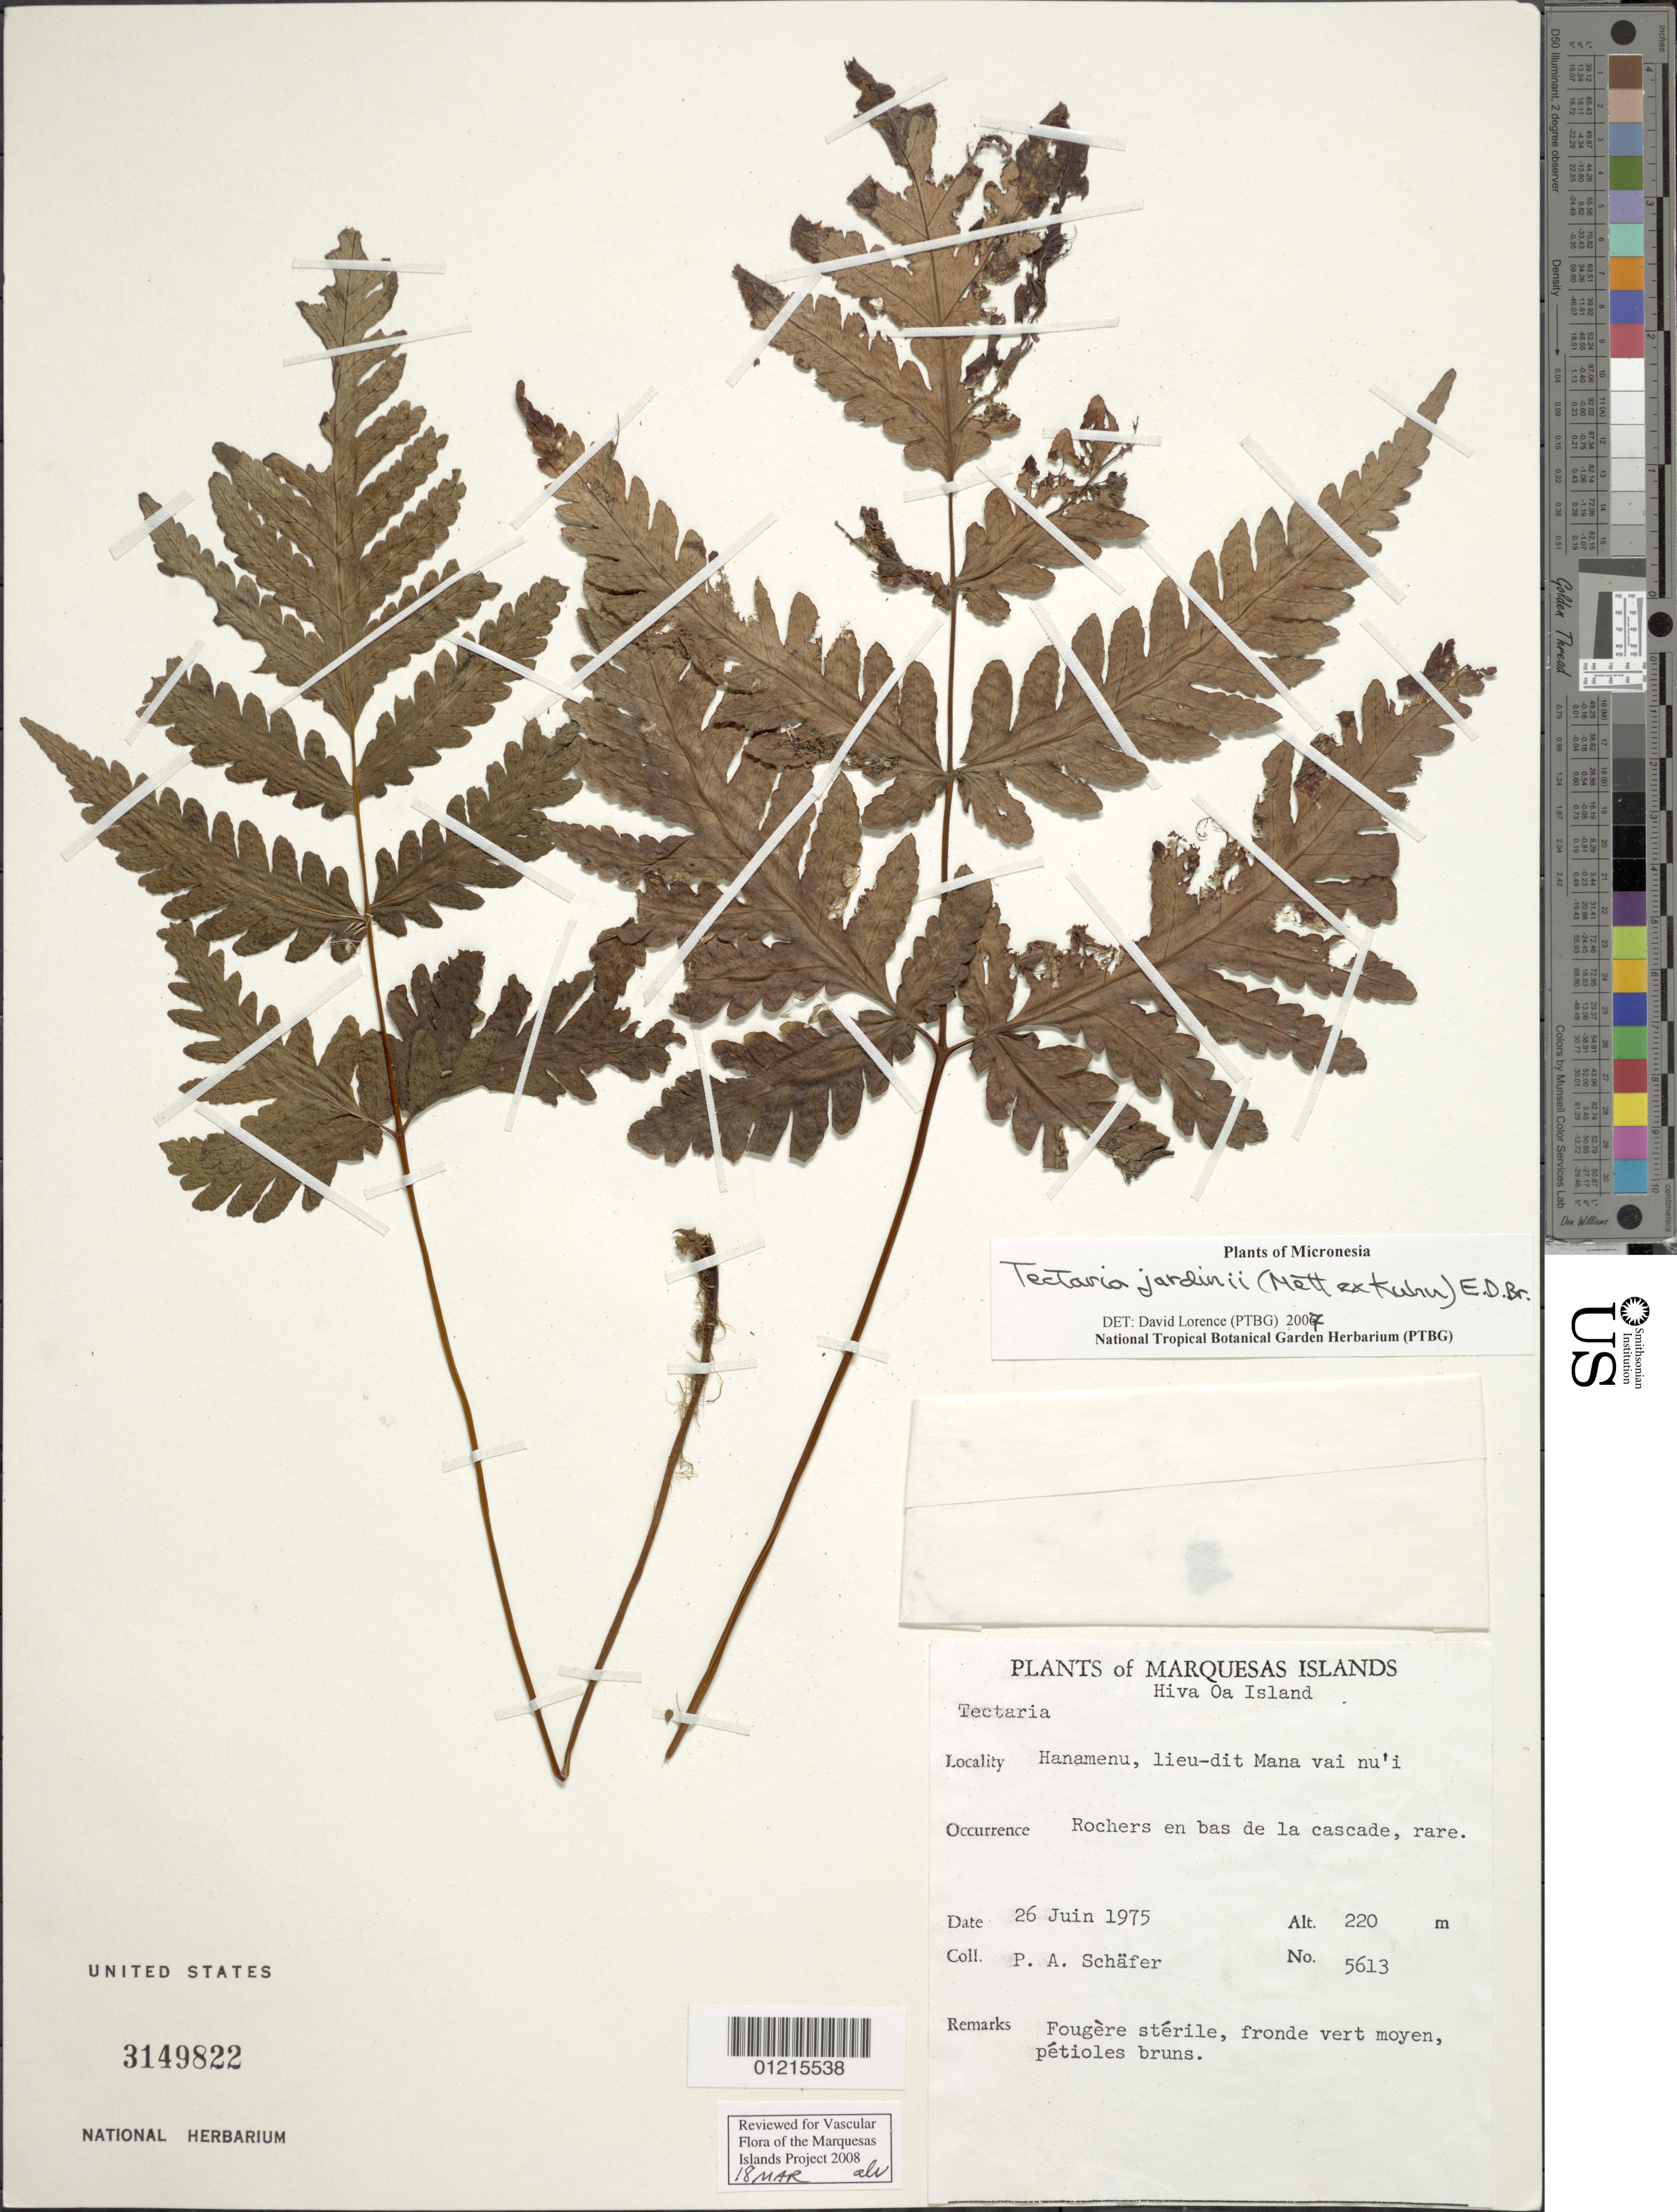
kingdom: Plantae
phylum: Tracheophyta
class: Polypodiopsida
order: Polypodiales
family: Tectariaceae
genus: Tectaria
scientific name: Tectaria jardinii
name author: (Mett. ex Kuhn) E.D. Br.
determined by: Lorence, David H., (PTBG), National Tropical Botanical Garden (UNITED STATES)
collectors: P. A. Schäfer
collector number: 5613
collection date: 1975-06-26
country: French Polynesia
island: Hiva Oa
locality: Hanamenu, lieu-dit Mana vai nu'i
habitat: Rochers en bas de la cascade; rare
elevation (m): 220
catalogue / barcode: US 3149822